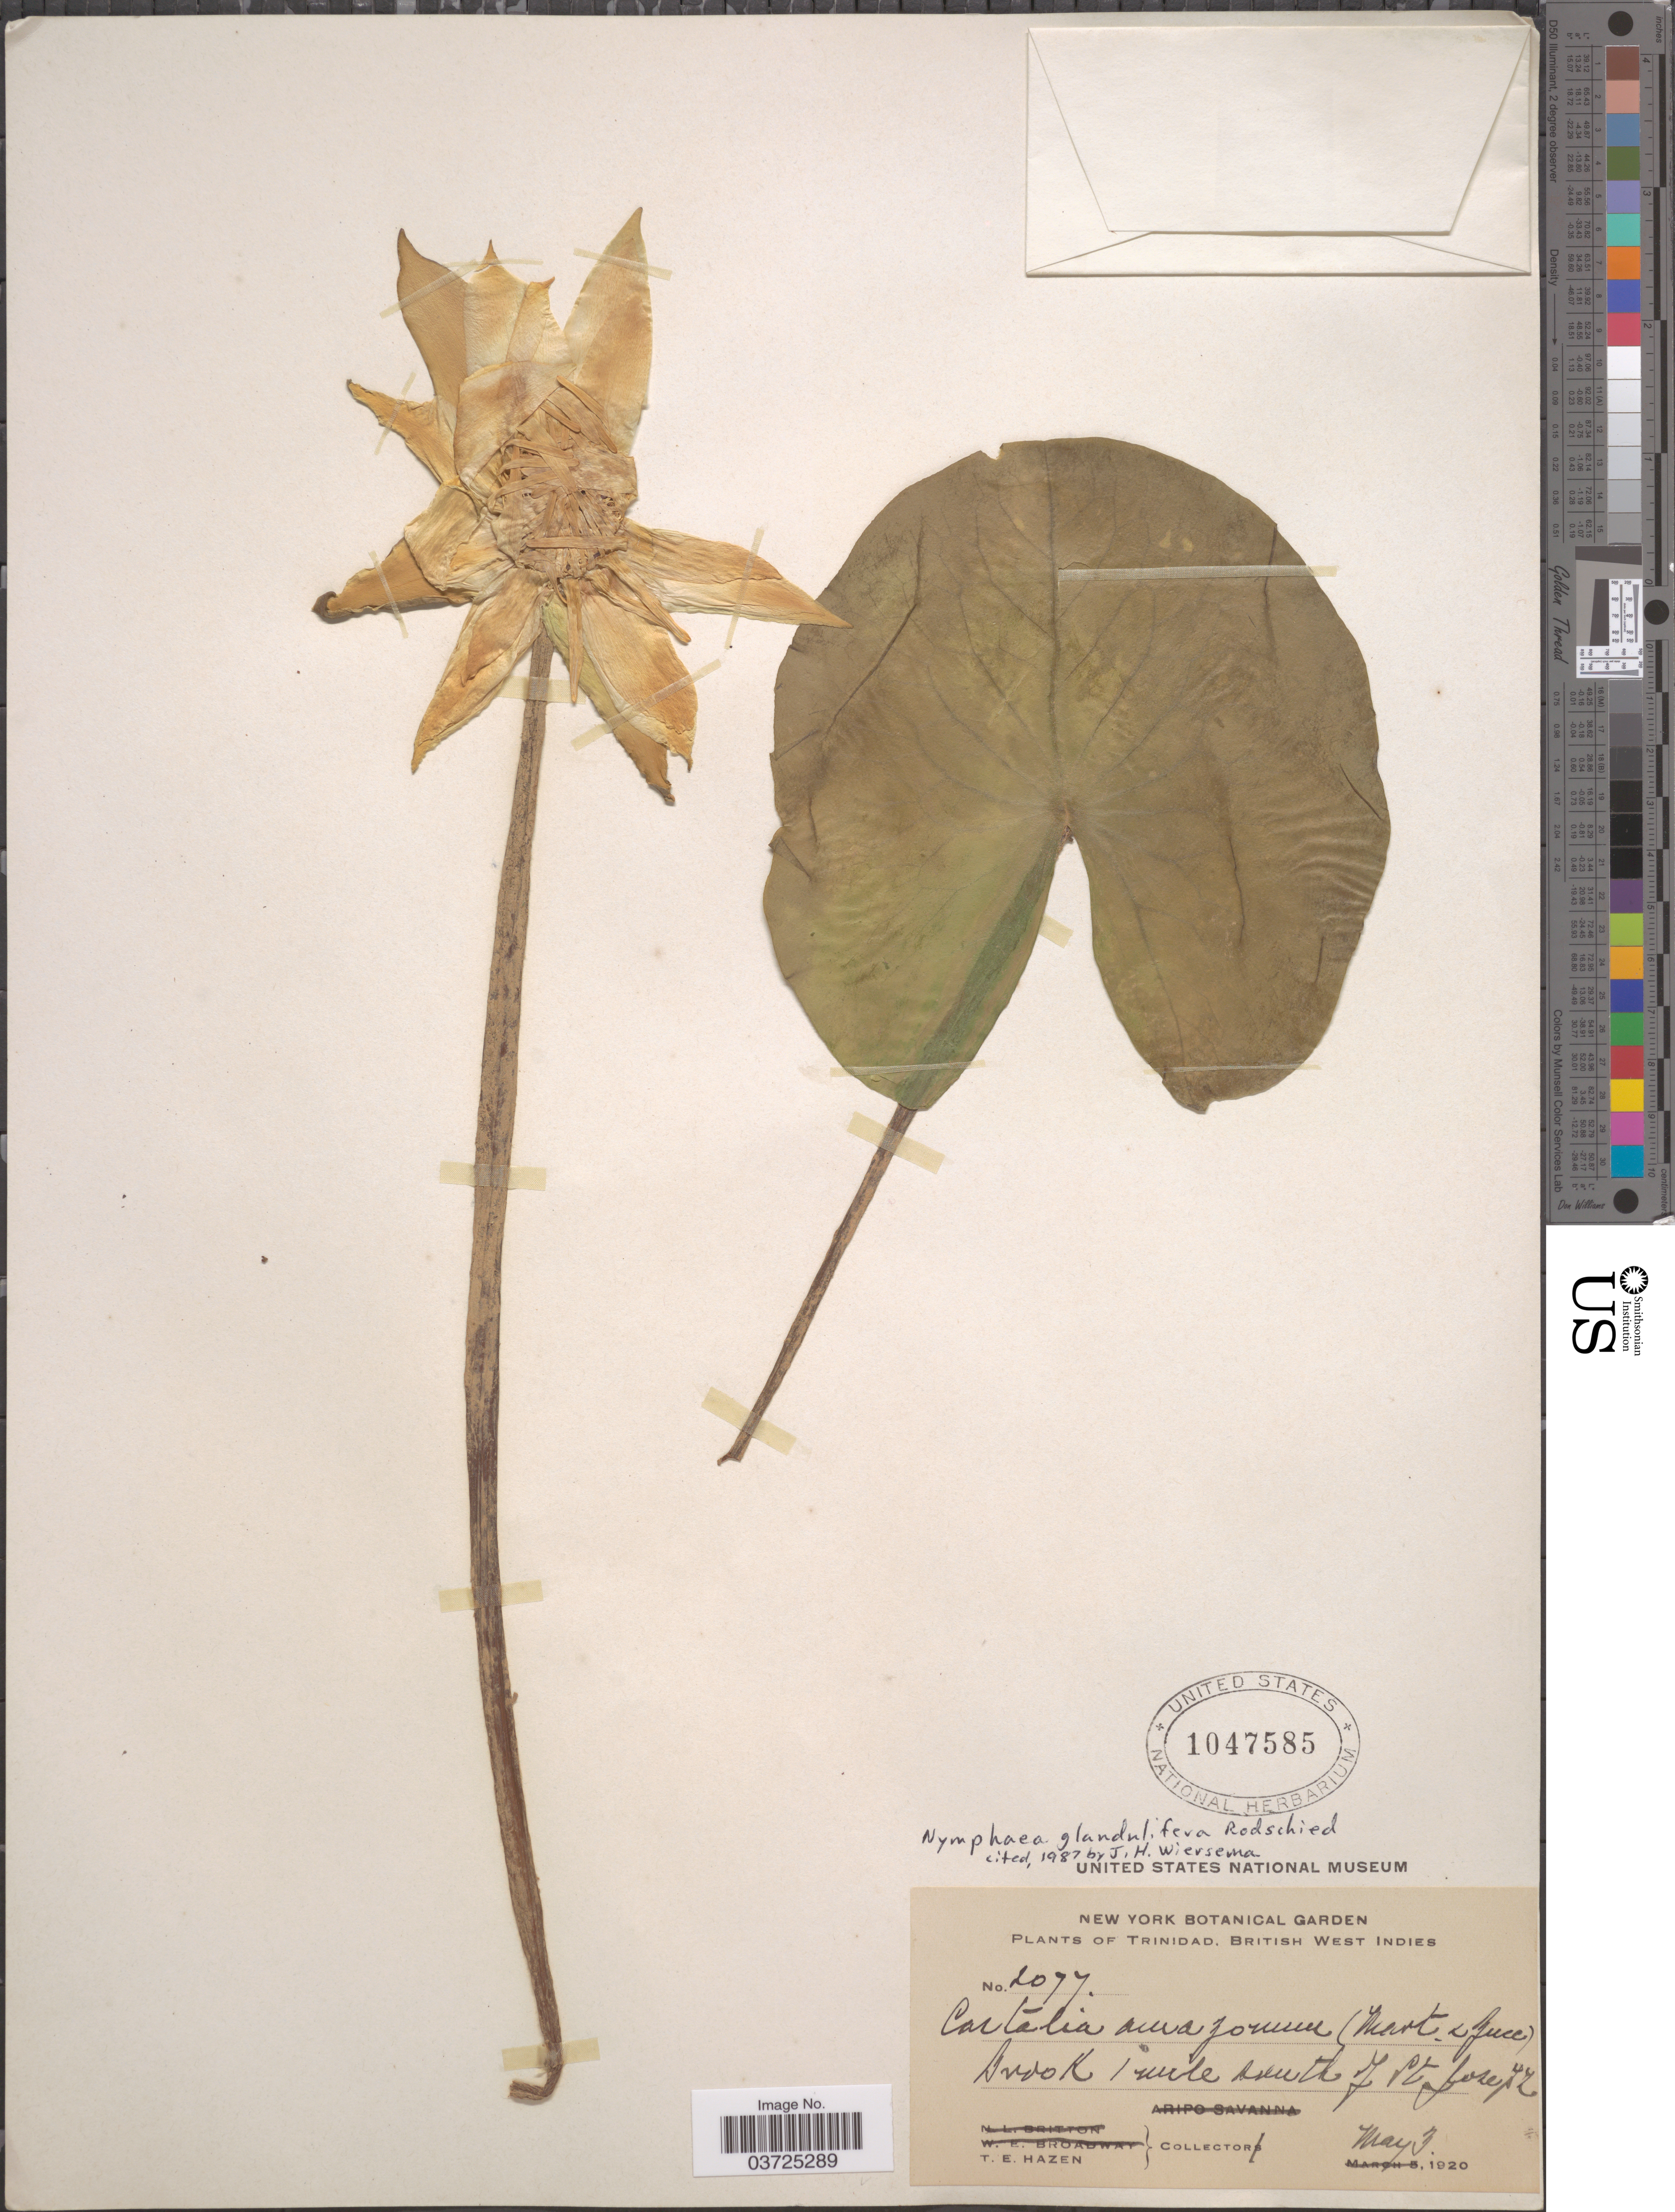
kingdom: Plantae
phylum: Tracheophyta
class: Magnoliopsida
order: Nymphaeales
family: Nymphaeaceae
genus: Nymphaea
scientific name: Nymphaea glandulifera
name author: Rodschied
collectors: T. E. Hazen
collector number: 2077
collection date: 1920-05-03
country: Trinidad and Tobago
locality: Trinidad. British West Indies. Ludok 1 mile south of St. Joseph.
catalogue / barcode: US 1047585